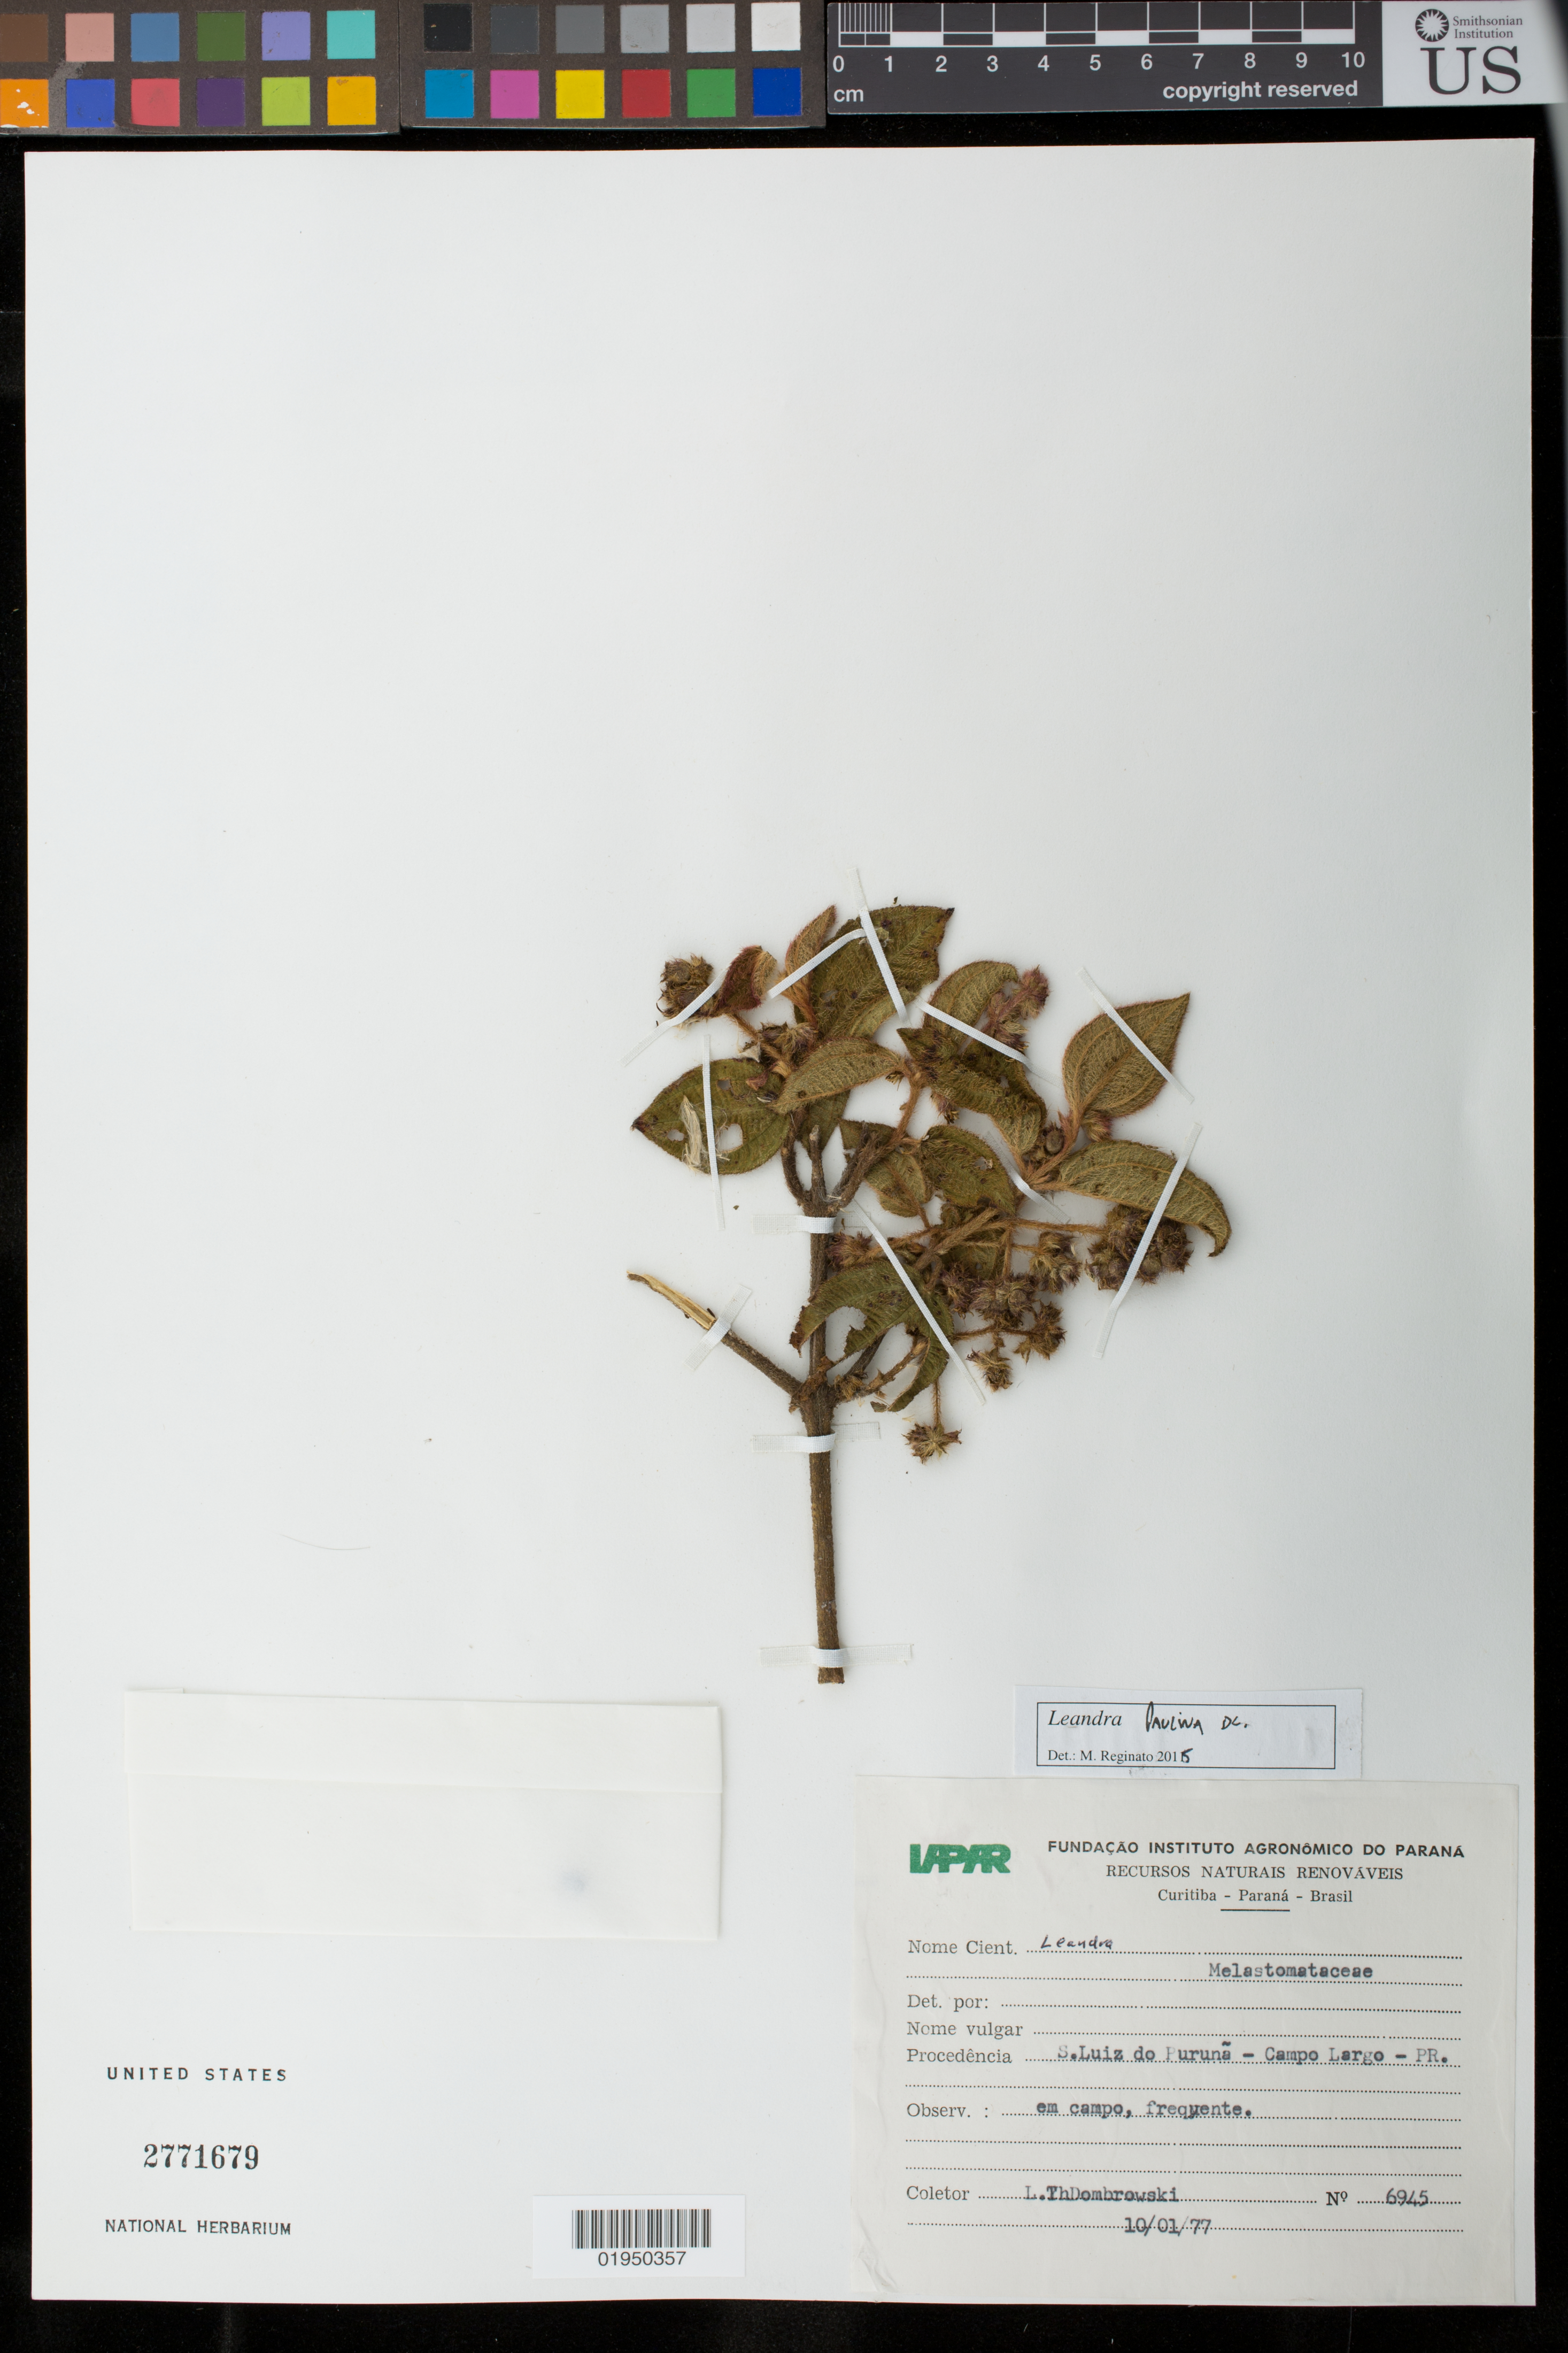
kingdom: Plantae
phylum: Tracheophyta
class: Magnoliopsida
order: Myrtales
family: Melastomataceae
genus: Leandra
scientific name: Leandra paulina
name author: DC.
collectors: L. ThDombrowski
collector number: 6945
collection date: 1977-01-10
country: Brazil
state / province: Paraná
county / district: Curitiba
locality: S. Luis do Puruna - Camp Largo - PR.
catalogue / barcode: US 2771679